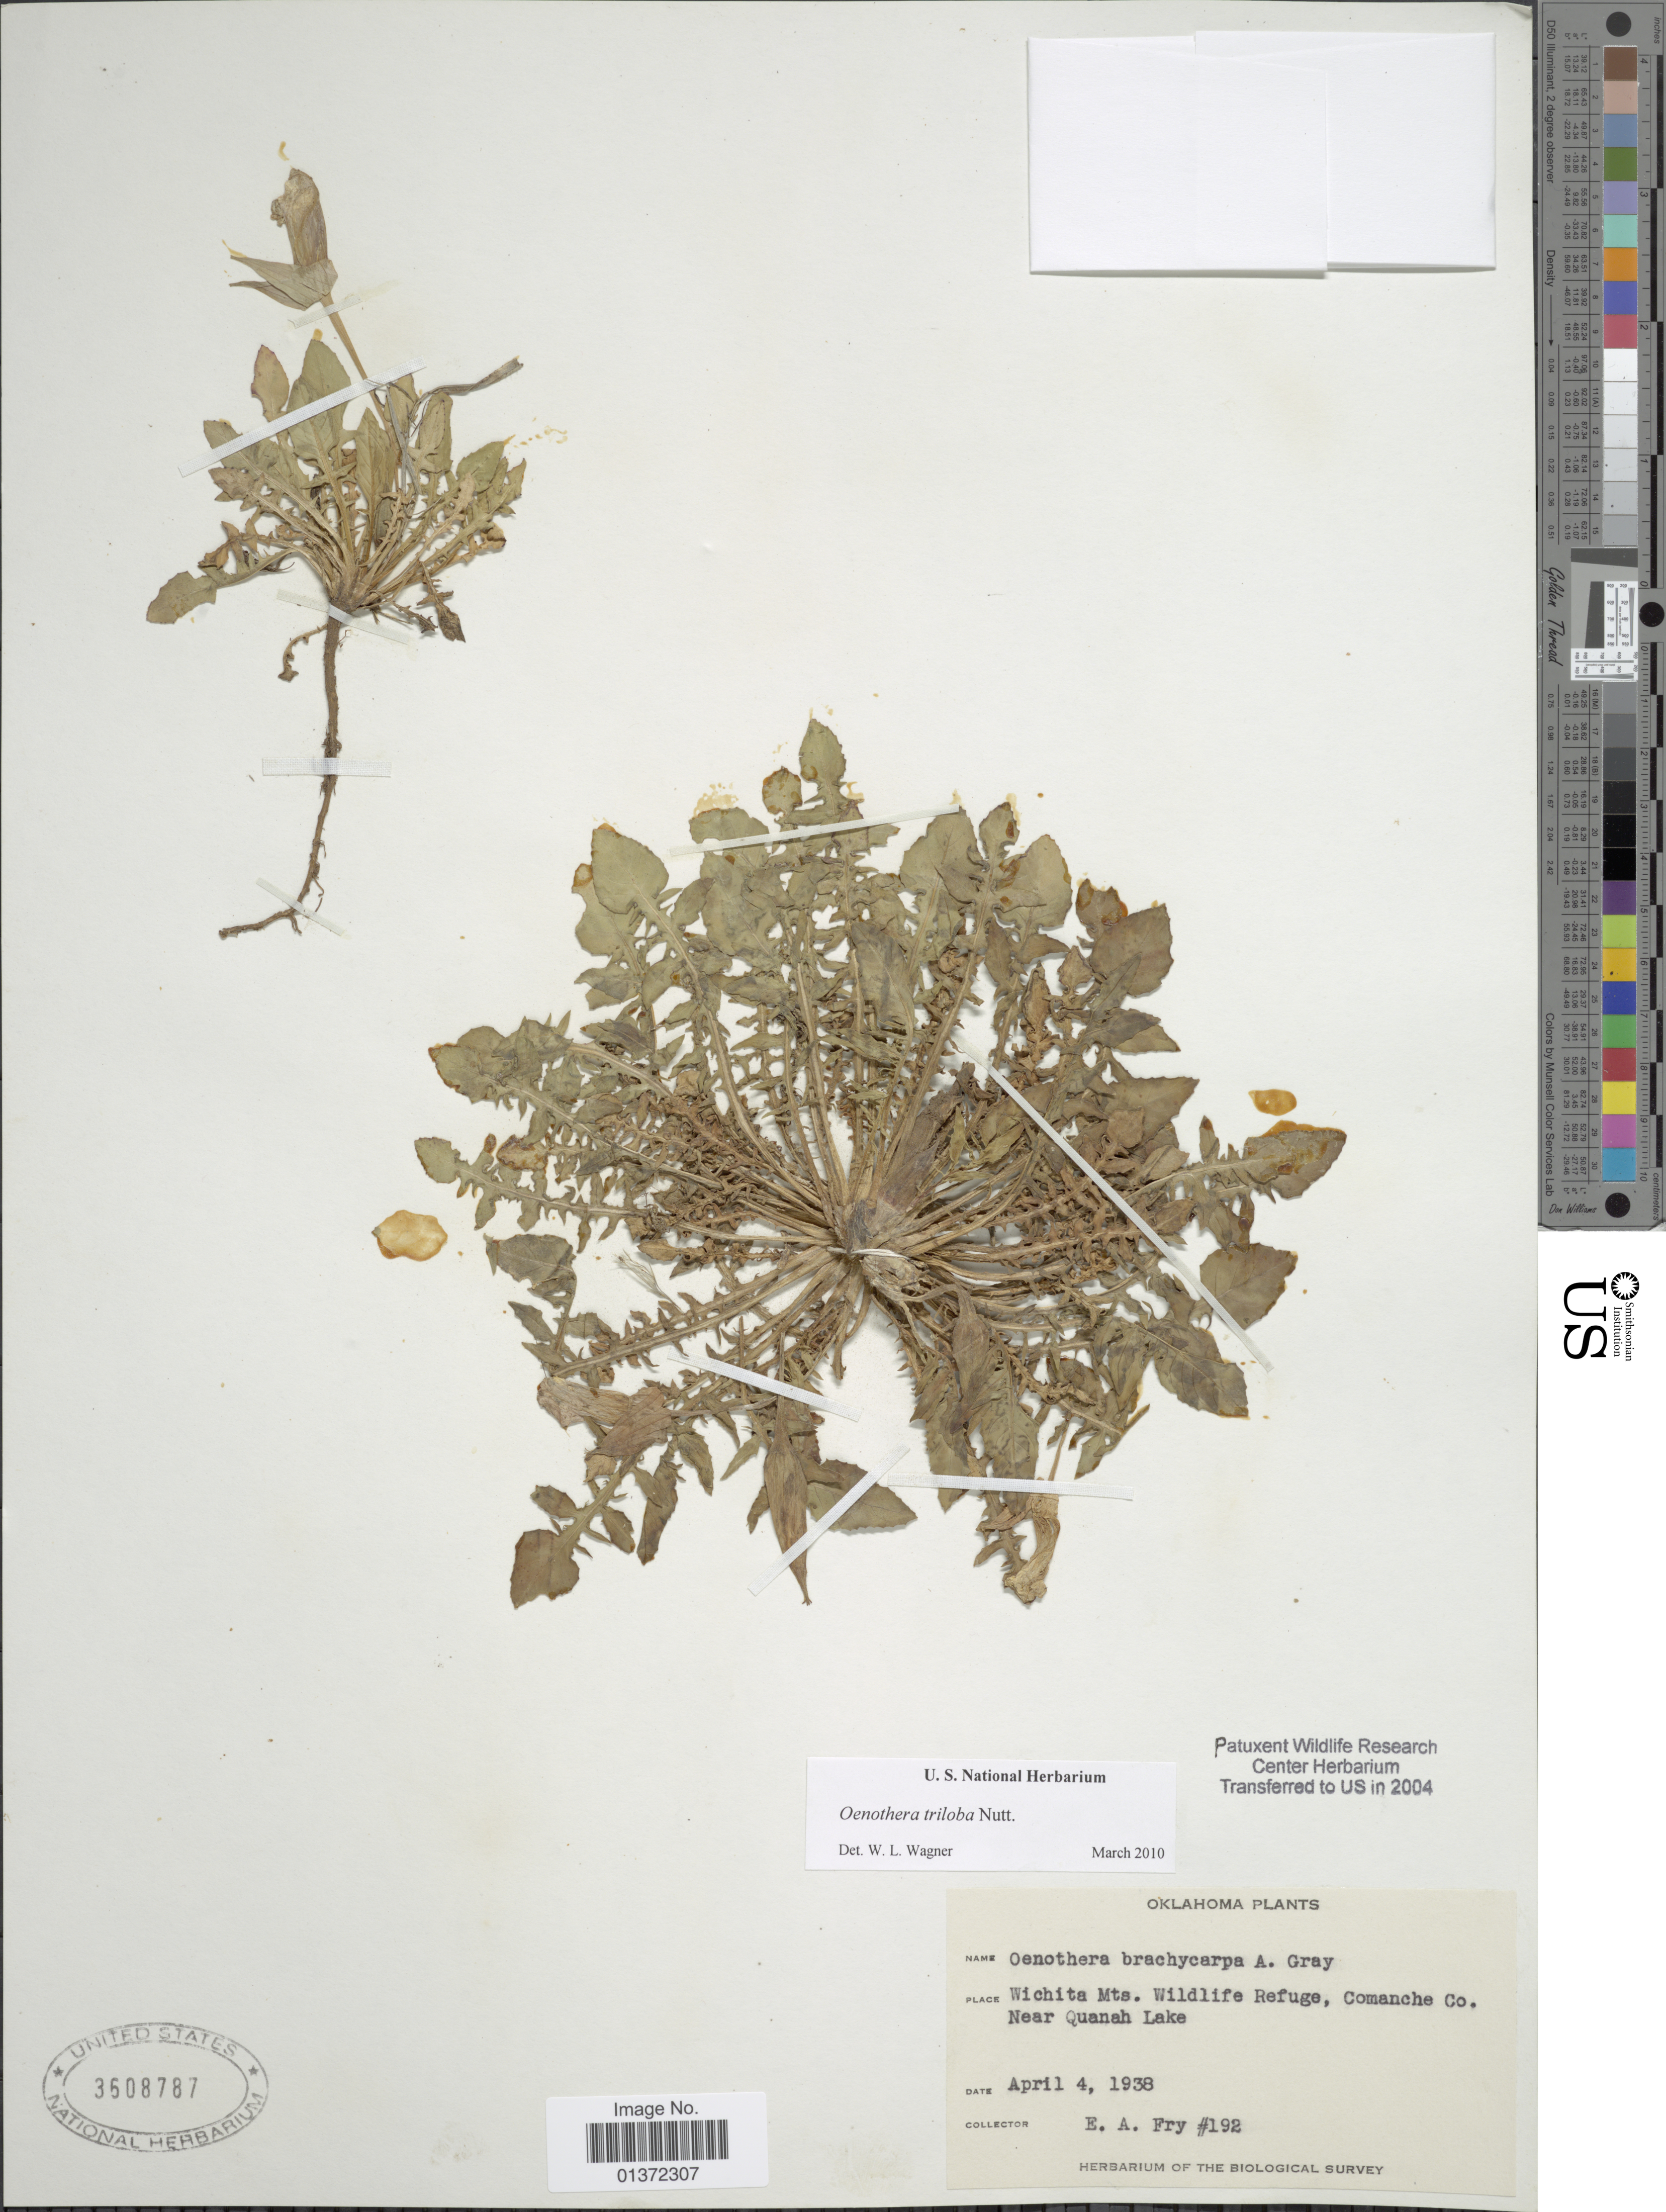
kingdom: Plantae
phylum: Tracheophyta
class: Magnoliopsida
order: Myrtales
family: Onagraceae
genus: Oenothera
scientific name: Oenothera triloba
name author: Nutt.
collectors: E. Fry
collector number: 192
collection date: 1938-04-04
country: United States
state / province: Oklahoma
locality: Wichita Mts. Wildlife Refuge, Comanche Co., near Quanah Lake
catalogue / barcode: US 3508787